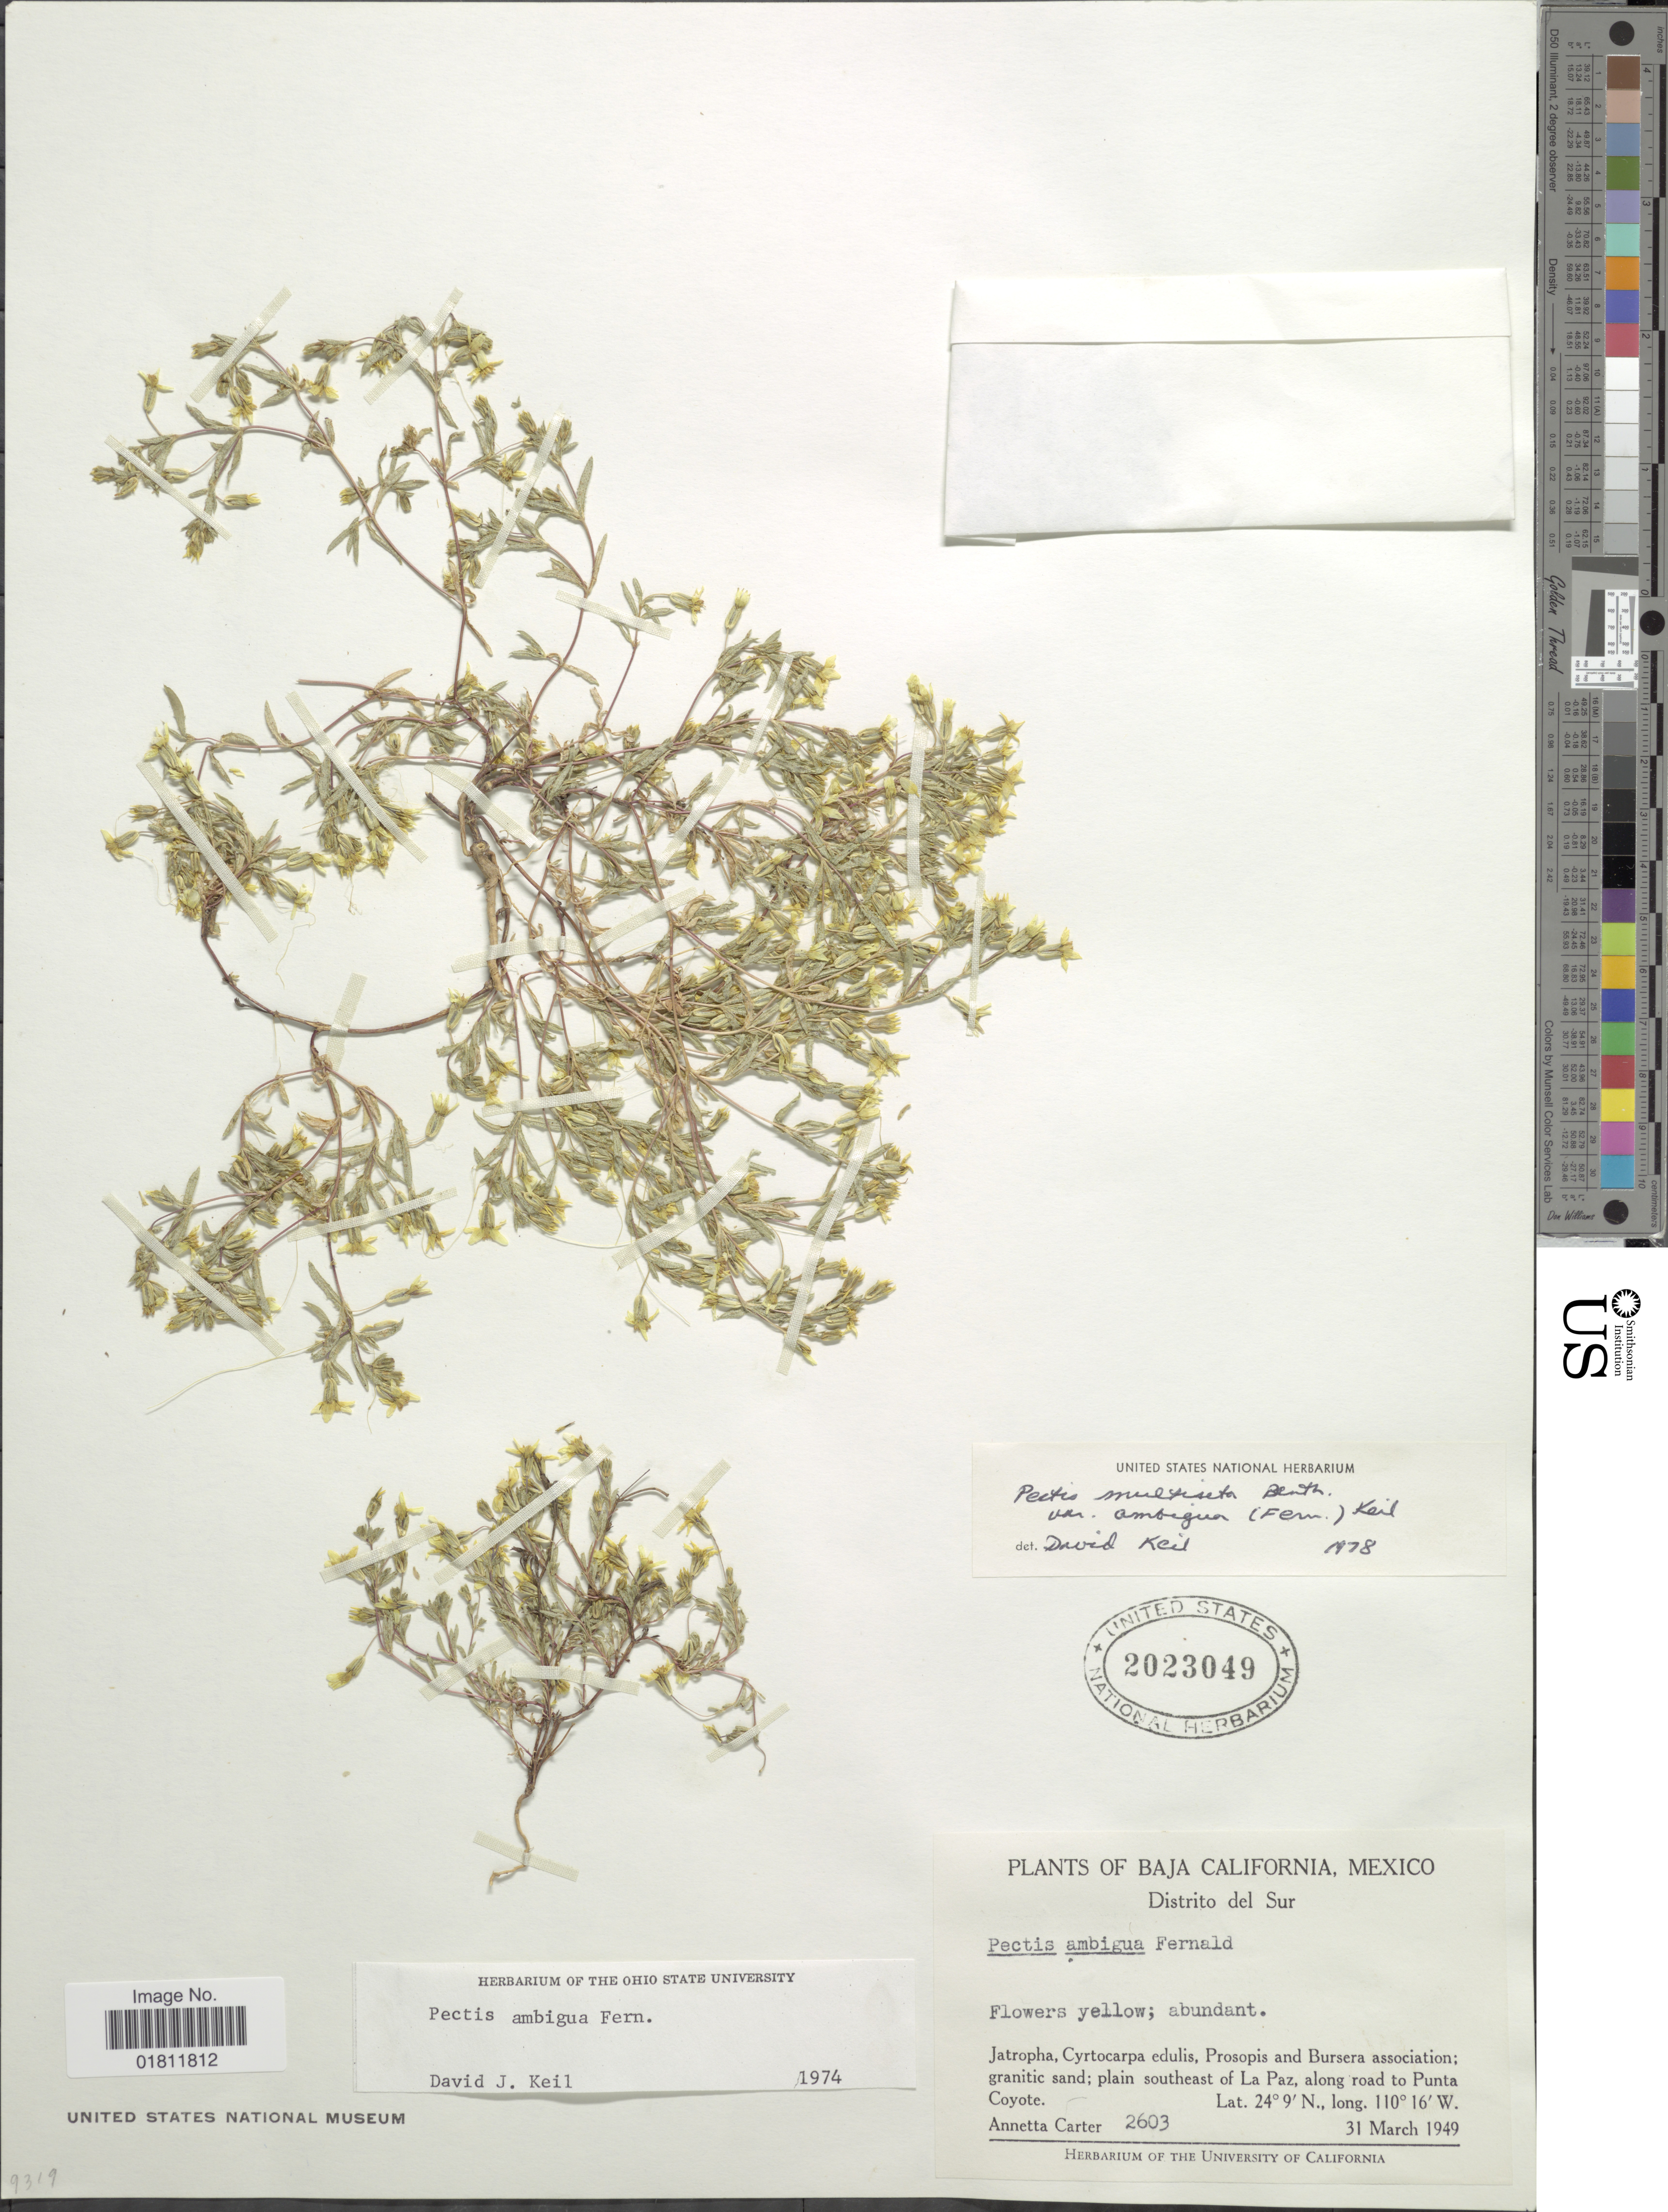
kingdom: Plantae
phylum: Tracheophyta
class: Magnoliopsida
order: Asterales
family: Asteraceae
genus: Pectis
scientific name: Pectis multiceps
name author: Urb.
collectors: A. Carter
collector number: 2603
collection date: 1949-03-31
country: Mexico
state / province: Baja California Sur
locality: Baja California, Mexico, Distrito del Sur. plain southeast of La Paz, along road to Punta.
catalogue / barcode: US 2023049